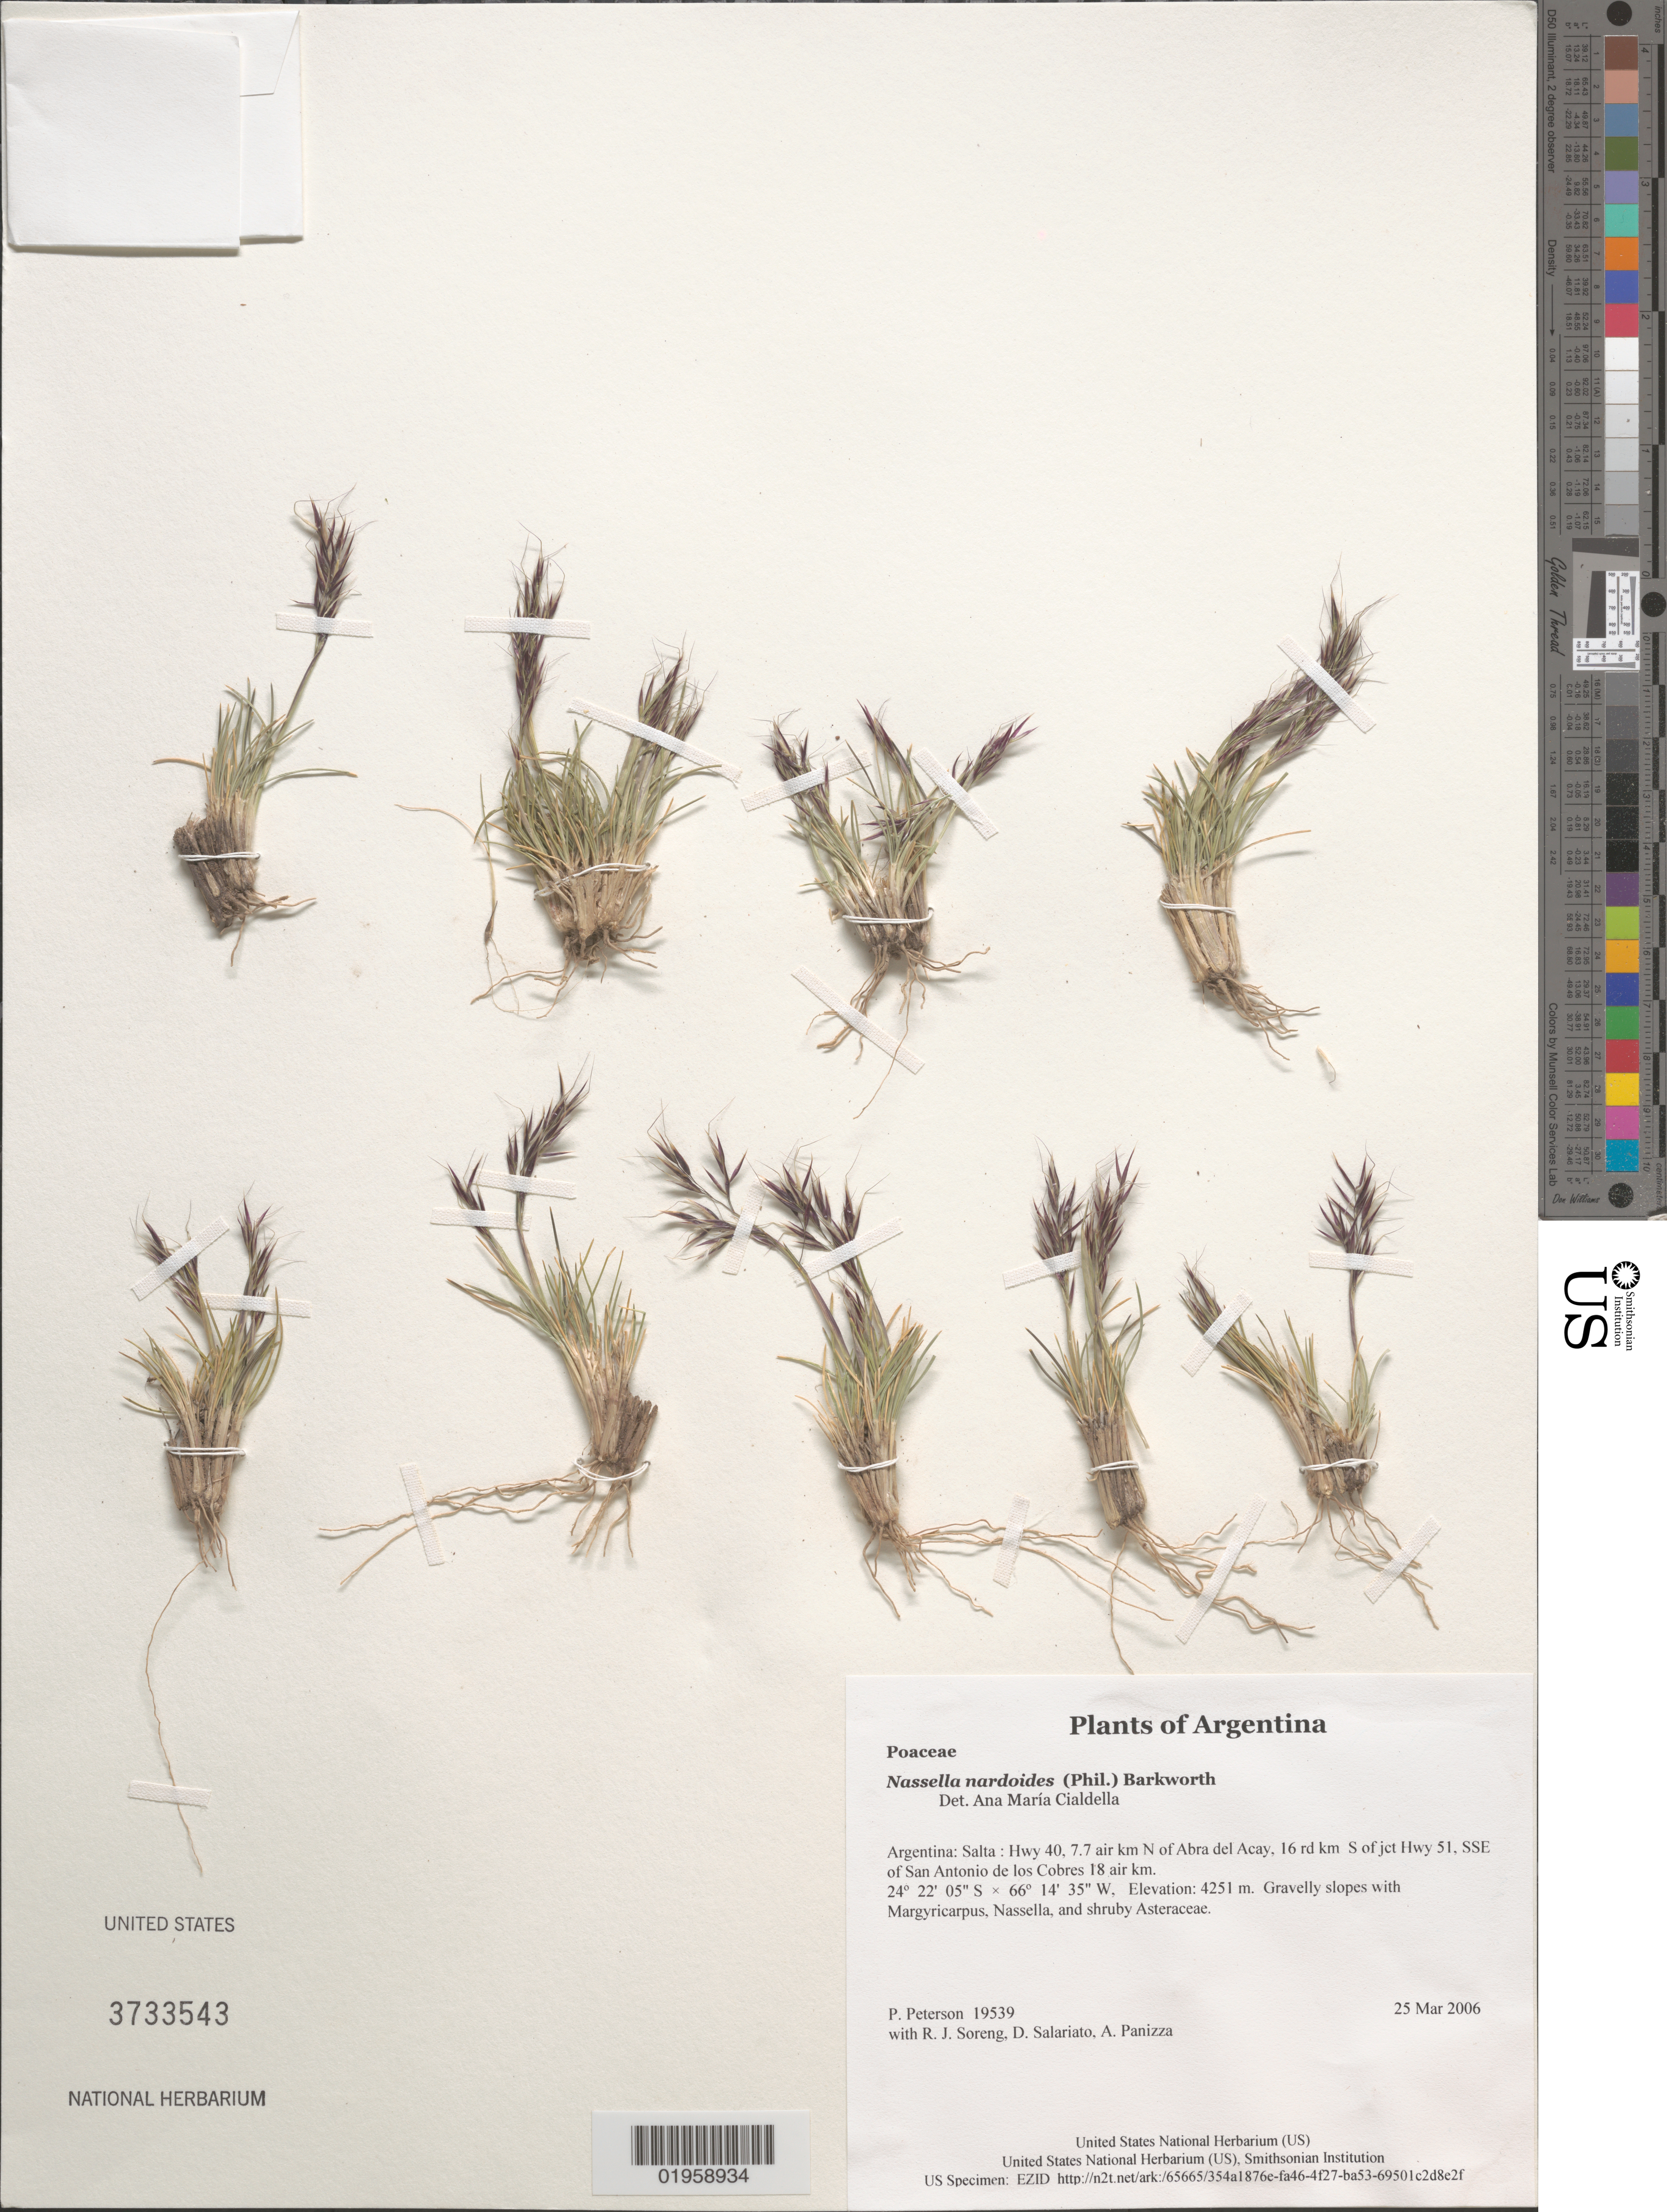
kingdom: Plantae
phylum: Tracheophyta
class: Liliopsida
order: Poales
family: Poaceae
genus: Nassella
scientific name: Nassella nardoides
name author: (Phil.) Barkworth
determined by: Cialdella, A. M.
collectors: P. M. Peterson, R. J. Soreng, D. Salariato & A. Panizza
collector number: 19539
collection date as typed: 25 Mar 2006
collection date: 2006-03-25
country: Argentina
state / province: Salta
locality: Hwy 40, 7.7 air km N of Abra del Acay, 16 rd km S of jct Hwy 51, SSE of San Antonio de los Cobres 18 air km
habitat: Gravelly slopes with Margyricarpus, Nassella, and shruby Asteraceae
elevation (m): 4251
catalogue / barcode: US 3733543